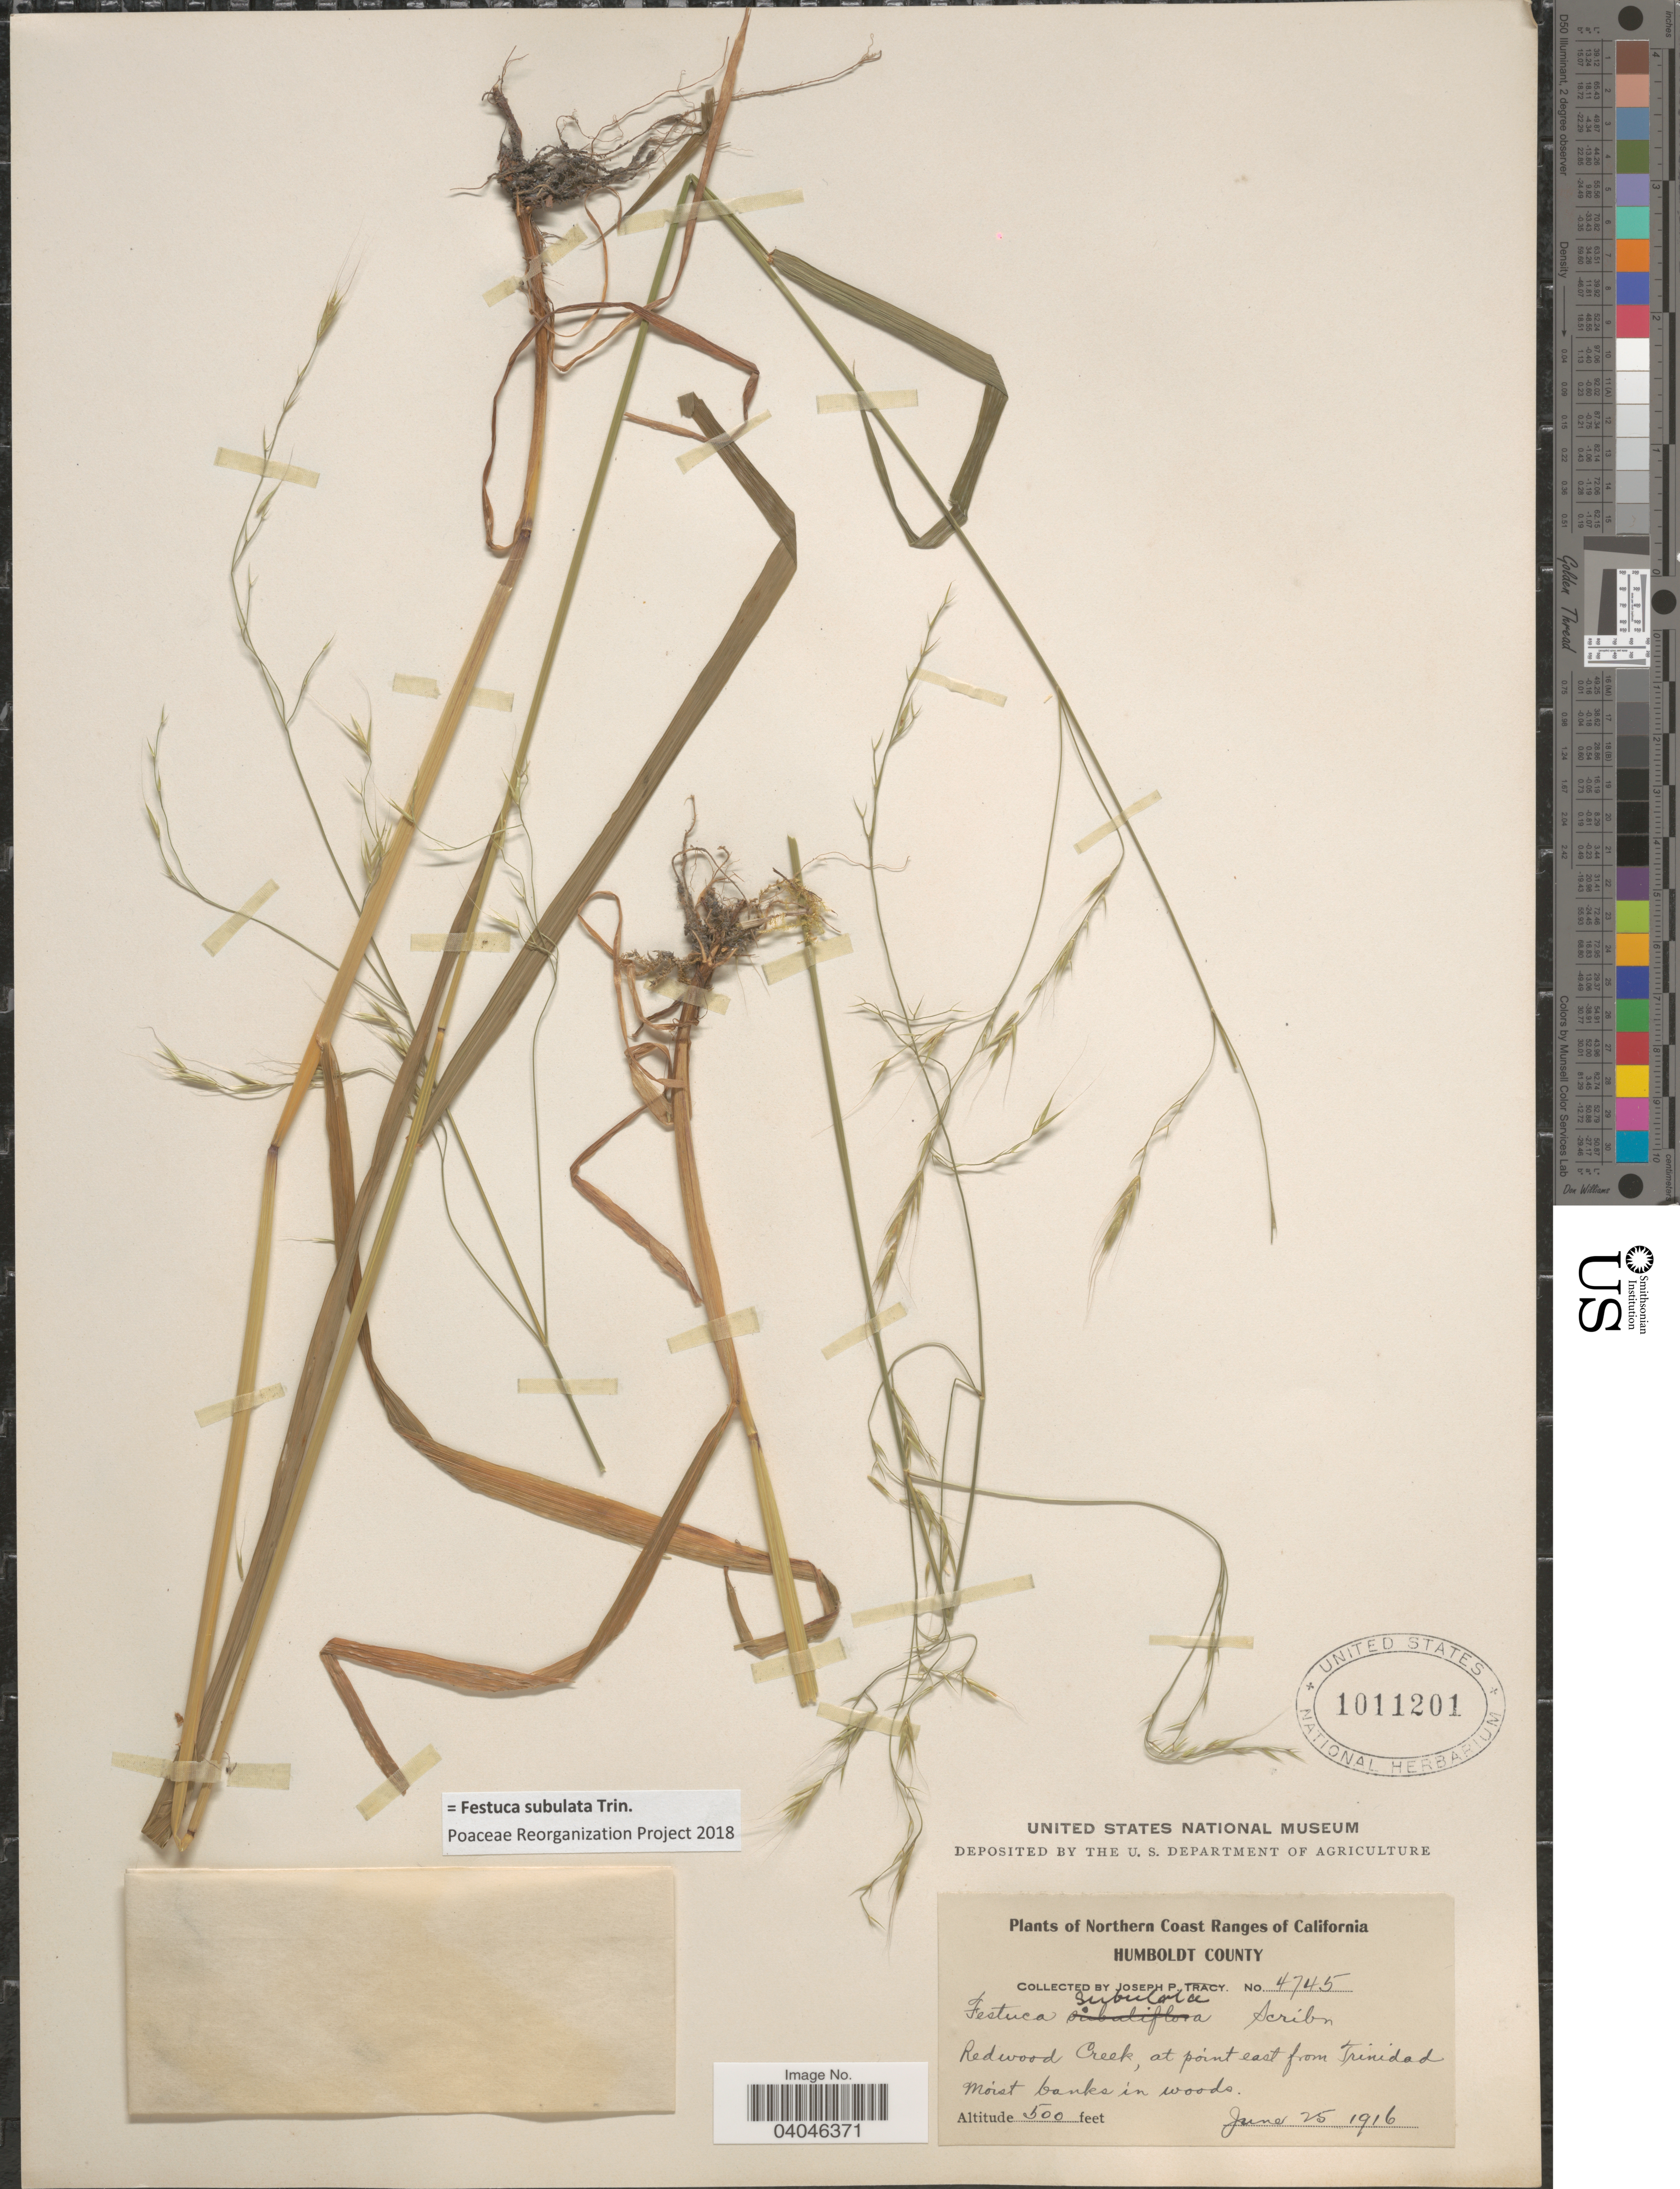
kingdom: Plantae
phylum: Tracheophyta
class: Liliopsida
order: Poales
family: Poaceae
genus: Festuca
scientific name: Festuca subulata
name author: Trin.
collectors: J. Tracy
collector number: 4745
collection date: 1916-06-25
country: United States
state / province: California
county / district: Humboldt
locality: Northern Coast Ranges of California. Humboldt County. Redwood Creek, at point east from Trinidad.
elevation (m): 152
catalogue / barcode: US 1011201